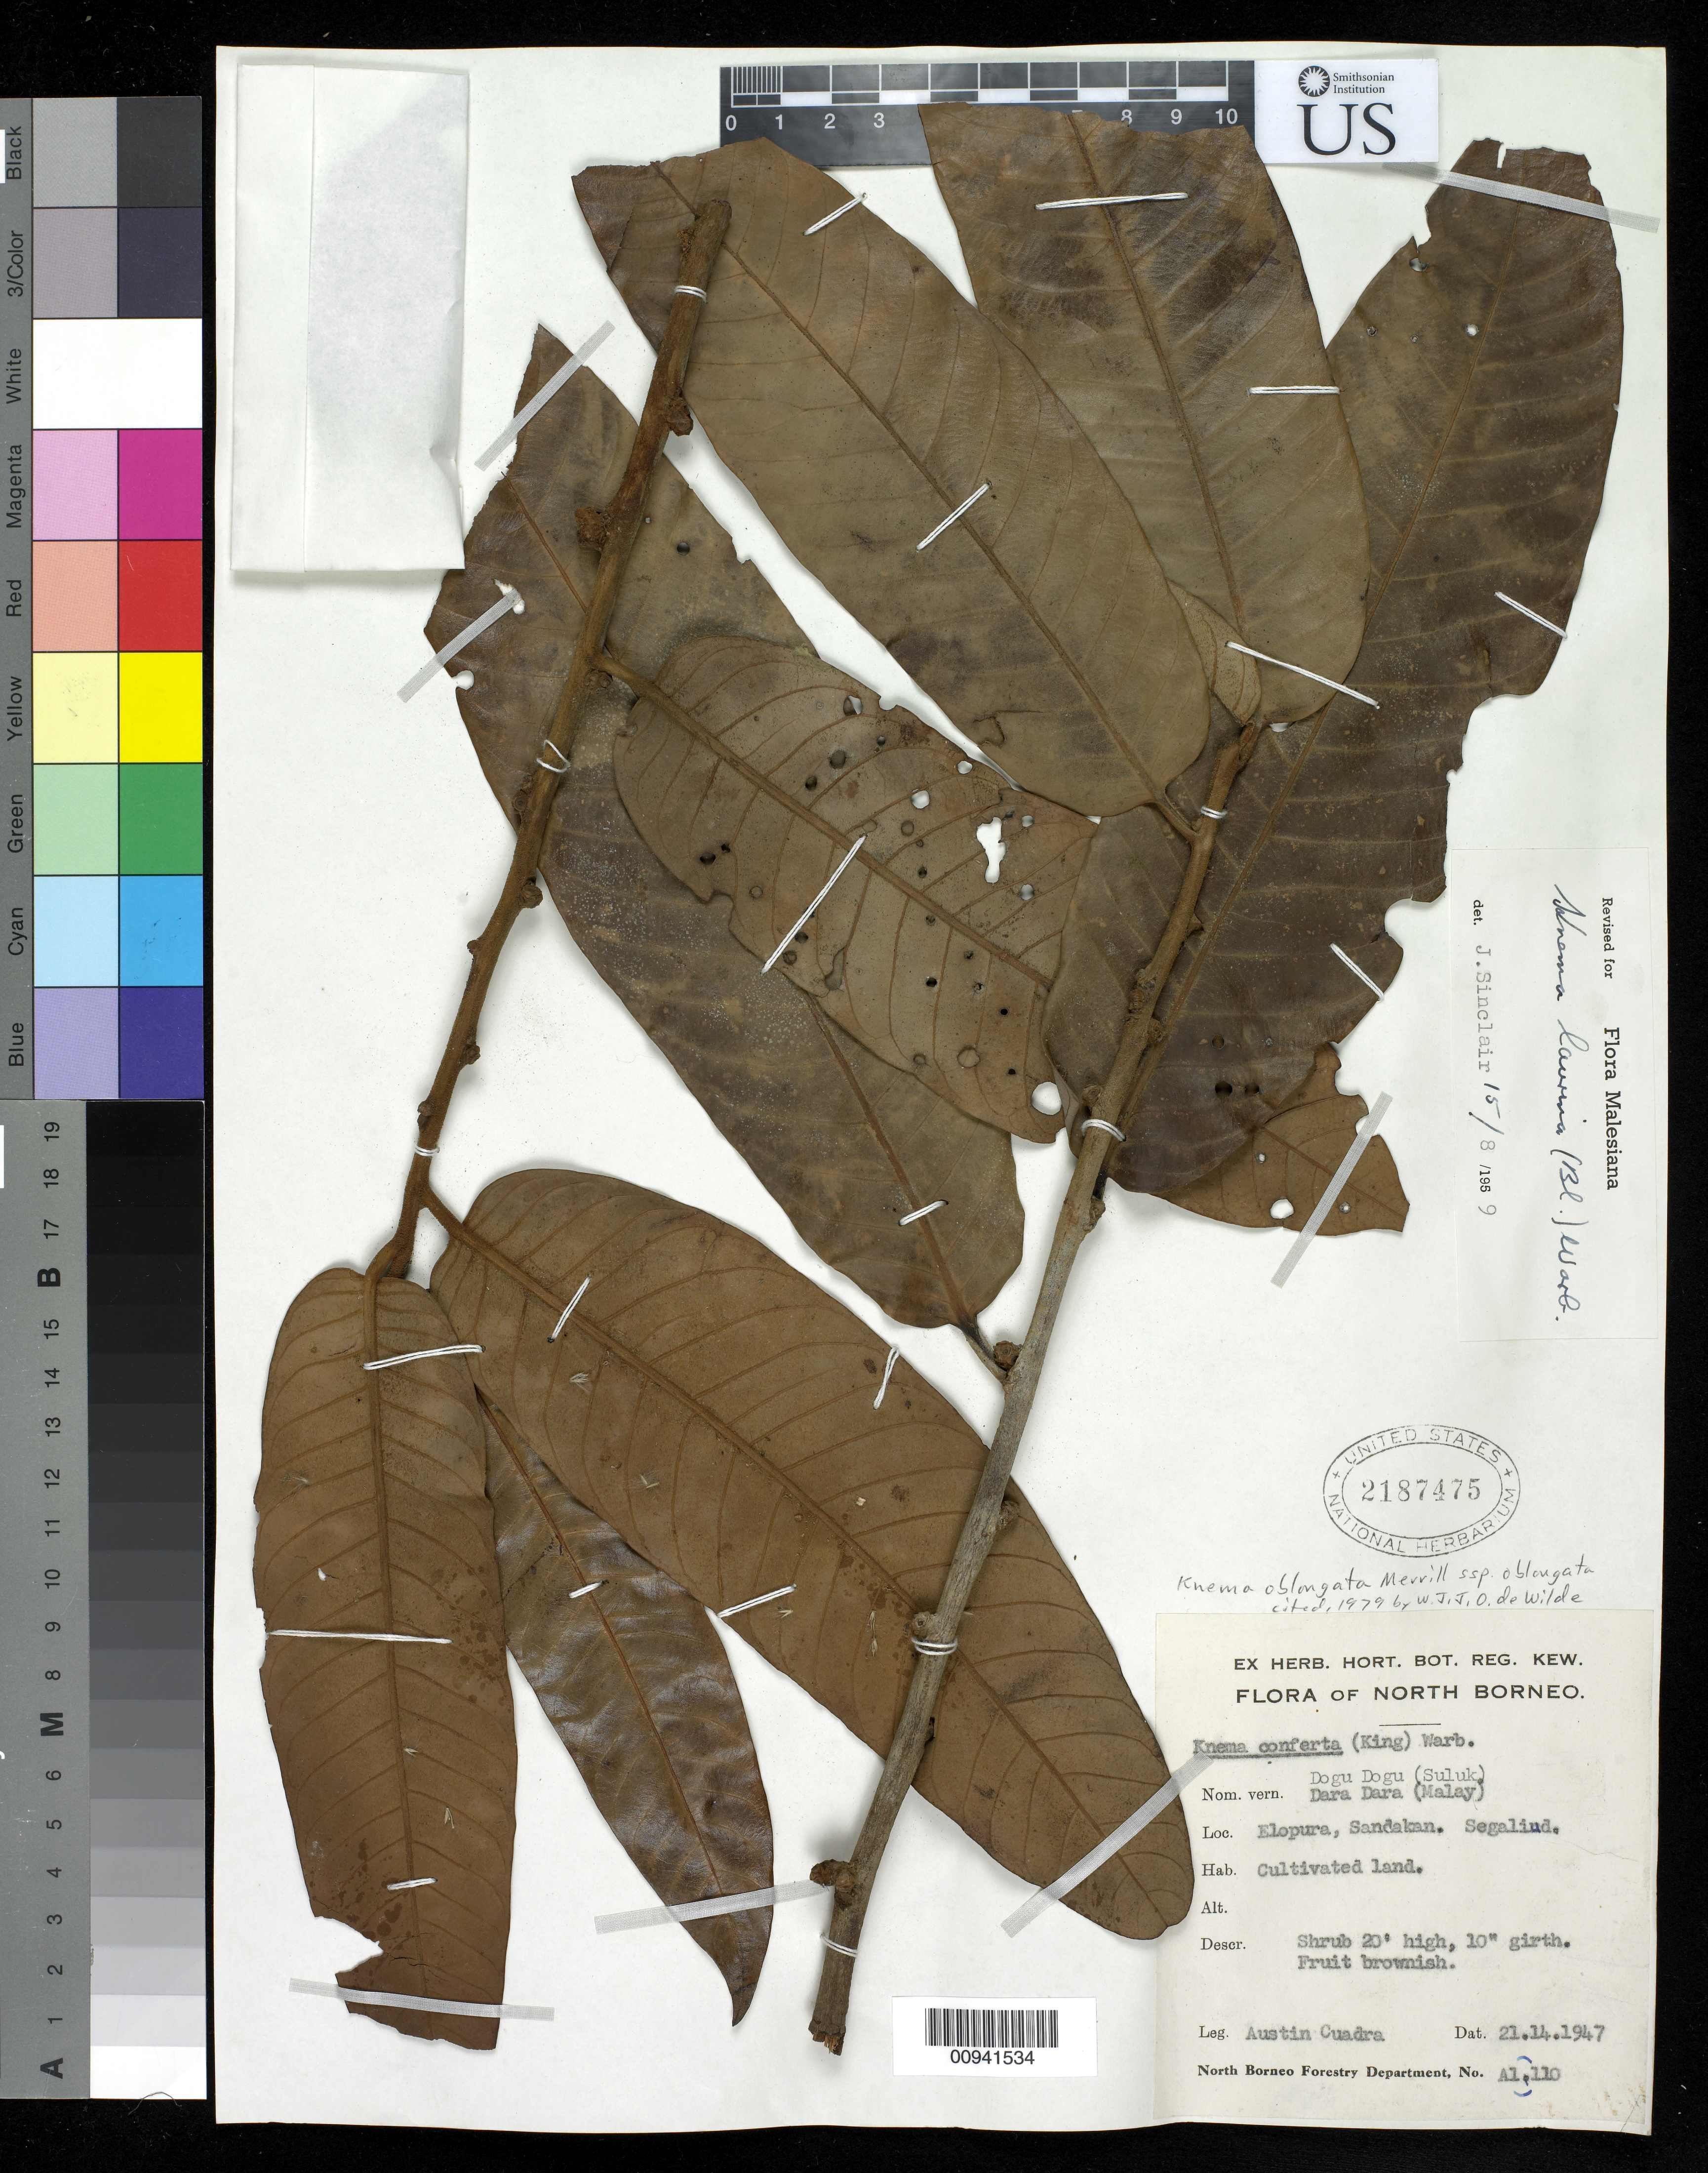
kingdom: Plantae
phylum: Tracheophyta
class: Magnoliopsida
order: Magnoliales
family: Myristicaceae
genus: Knema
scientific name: Knema oblongata subsp. oblongata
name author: Merr.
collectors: A. Cuadra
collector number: A 1110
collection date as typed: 21 Nov 1947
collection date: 1947-11-21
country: Malaysia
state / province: Sabah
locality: Elopura, Sandakan, Segaliud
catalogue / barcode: US 2187475